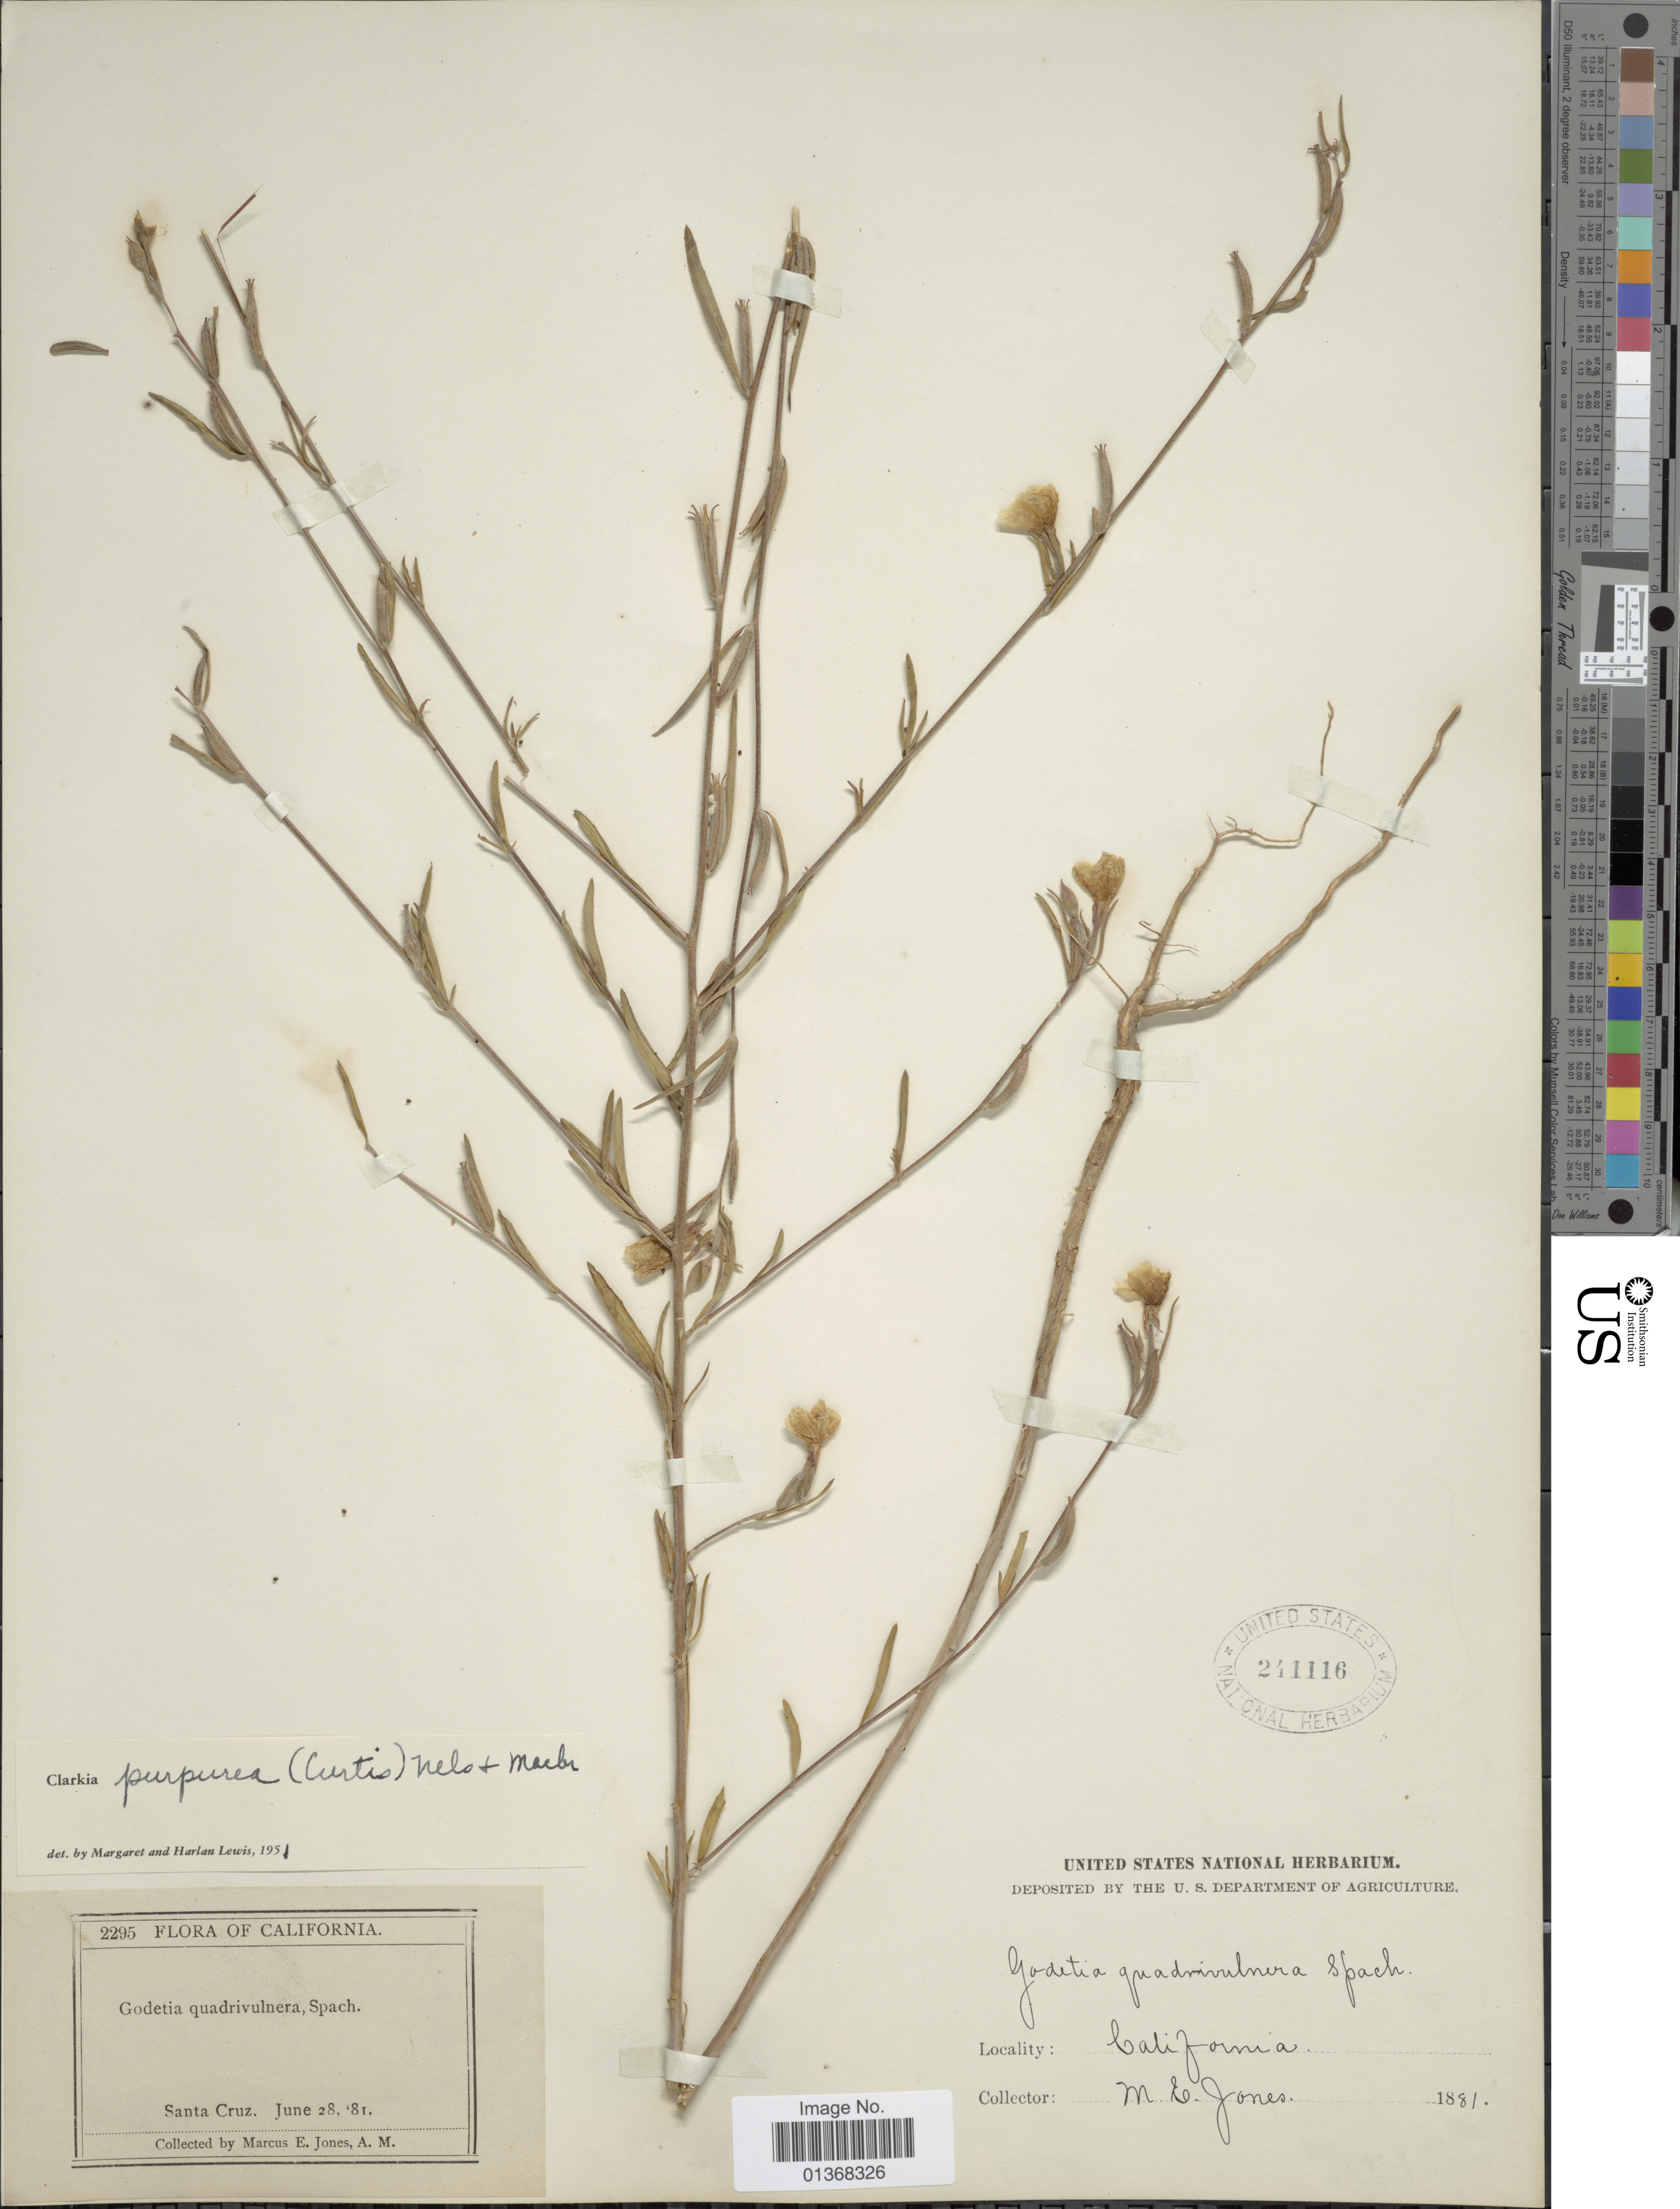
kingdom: Plantae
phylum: Tracheophyta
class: Magnoliopsida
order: Myrtales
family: Onagraceae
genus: Clarkia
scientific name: Clarkia purpurea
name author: (Curtis) A. Nelson & J.F. Macbr.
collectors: M. E. Jones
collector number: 2295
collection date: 1881-06-28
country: United States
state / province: California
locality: Santa Cruz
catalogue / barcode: US 241116